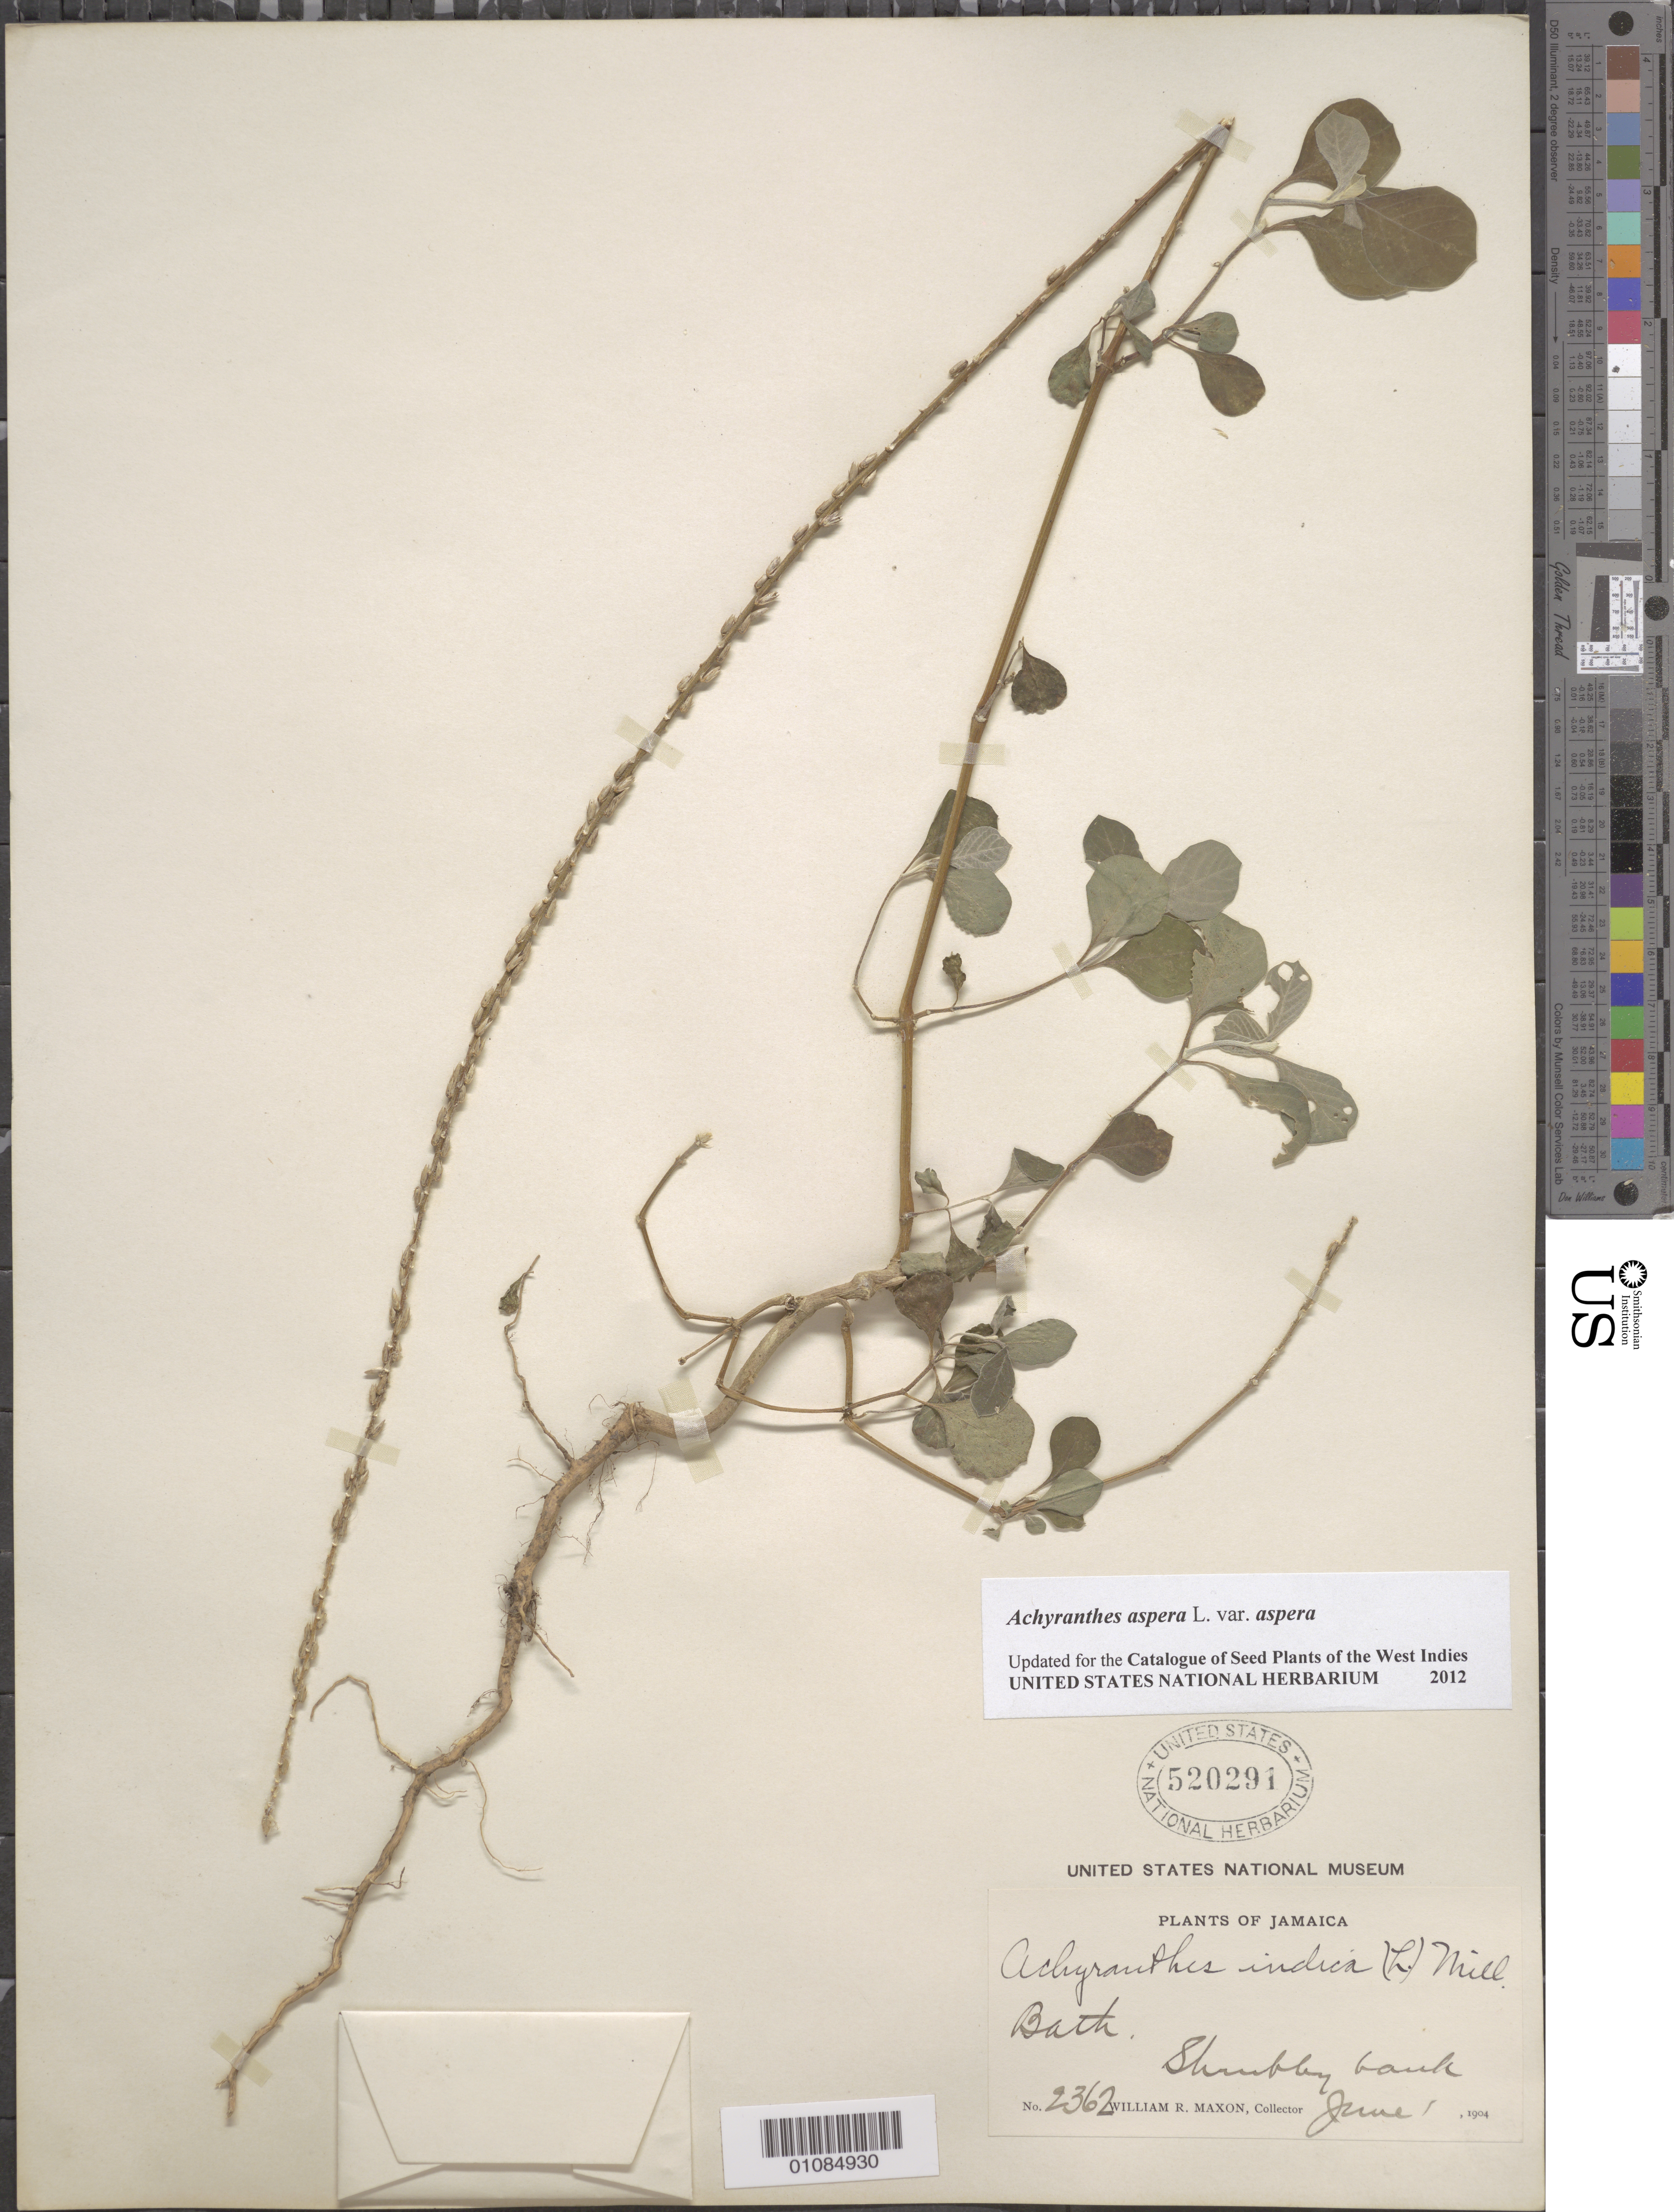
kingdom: Plantae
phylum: Tracheophyta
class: Magnoliopsida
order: Caryophyllales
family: Amaranthaceae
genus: Achyranthes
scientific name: Achyranthes aspera var. aspera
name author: L.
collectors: W. R. Maxon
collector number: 2362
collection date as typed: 01 Jun 1904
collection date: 1904-06-01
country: Jamaica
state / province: Manchester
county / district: Bath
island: Jamaica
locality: Bath.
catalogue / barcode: US 520291